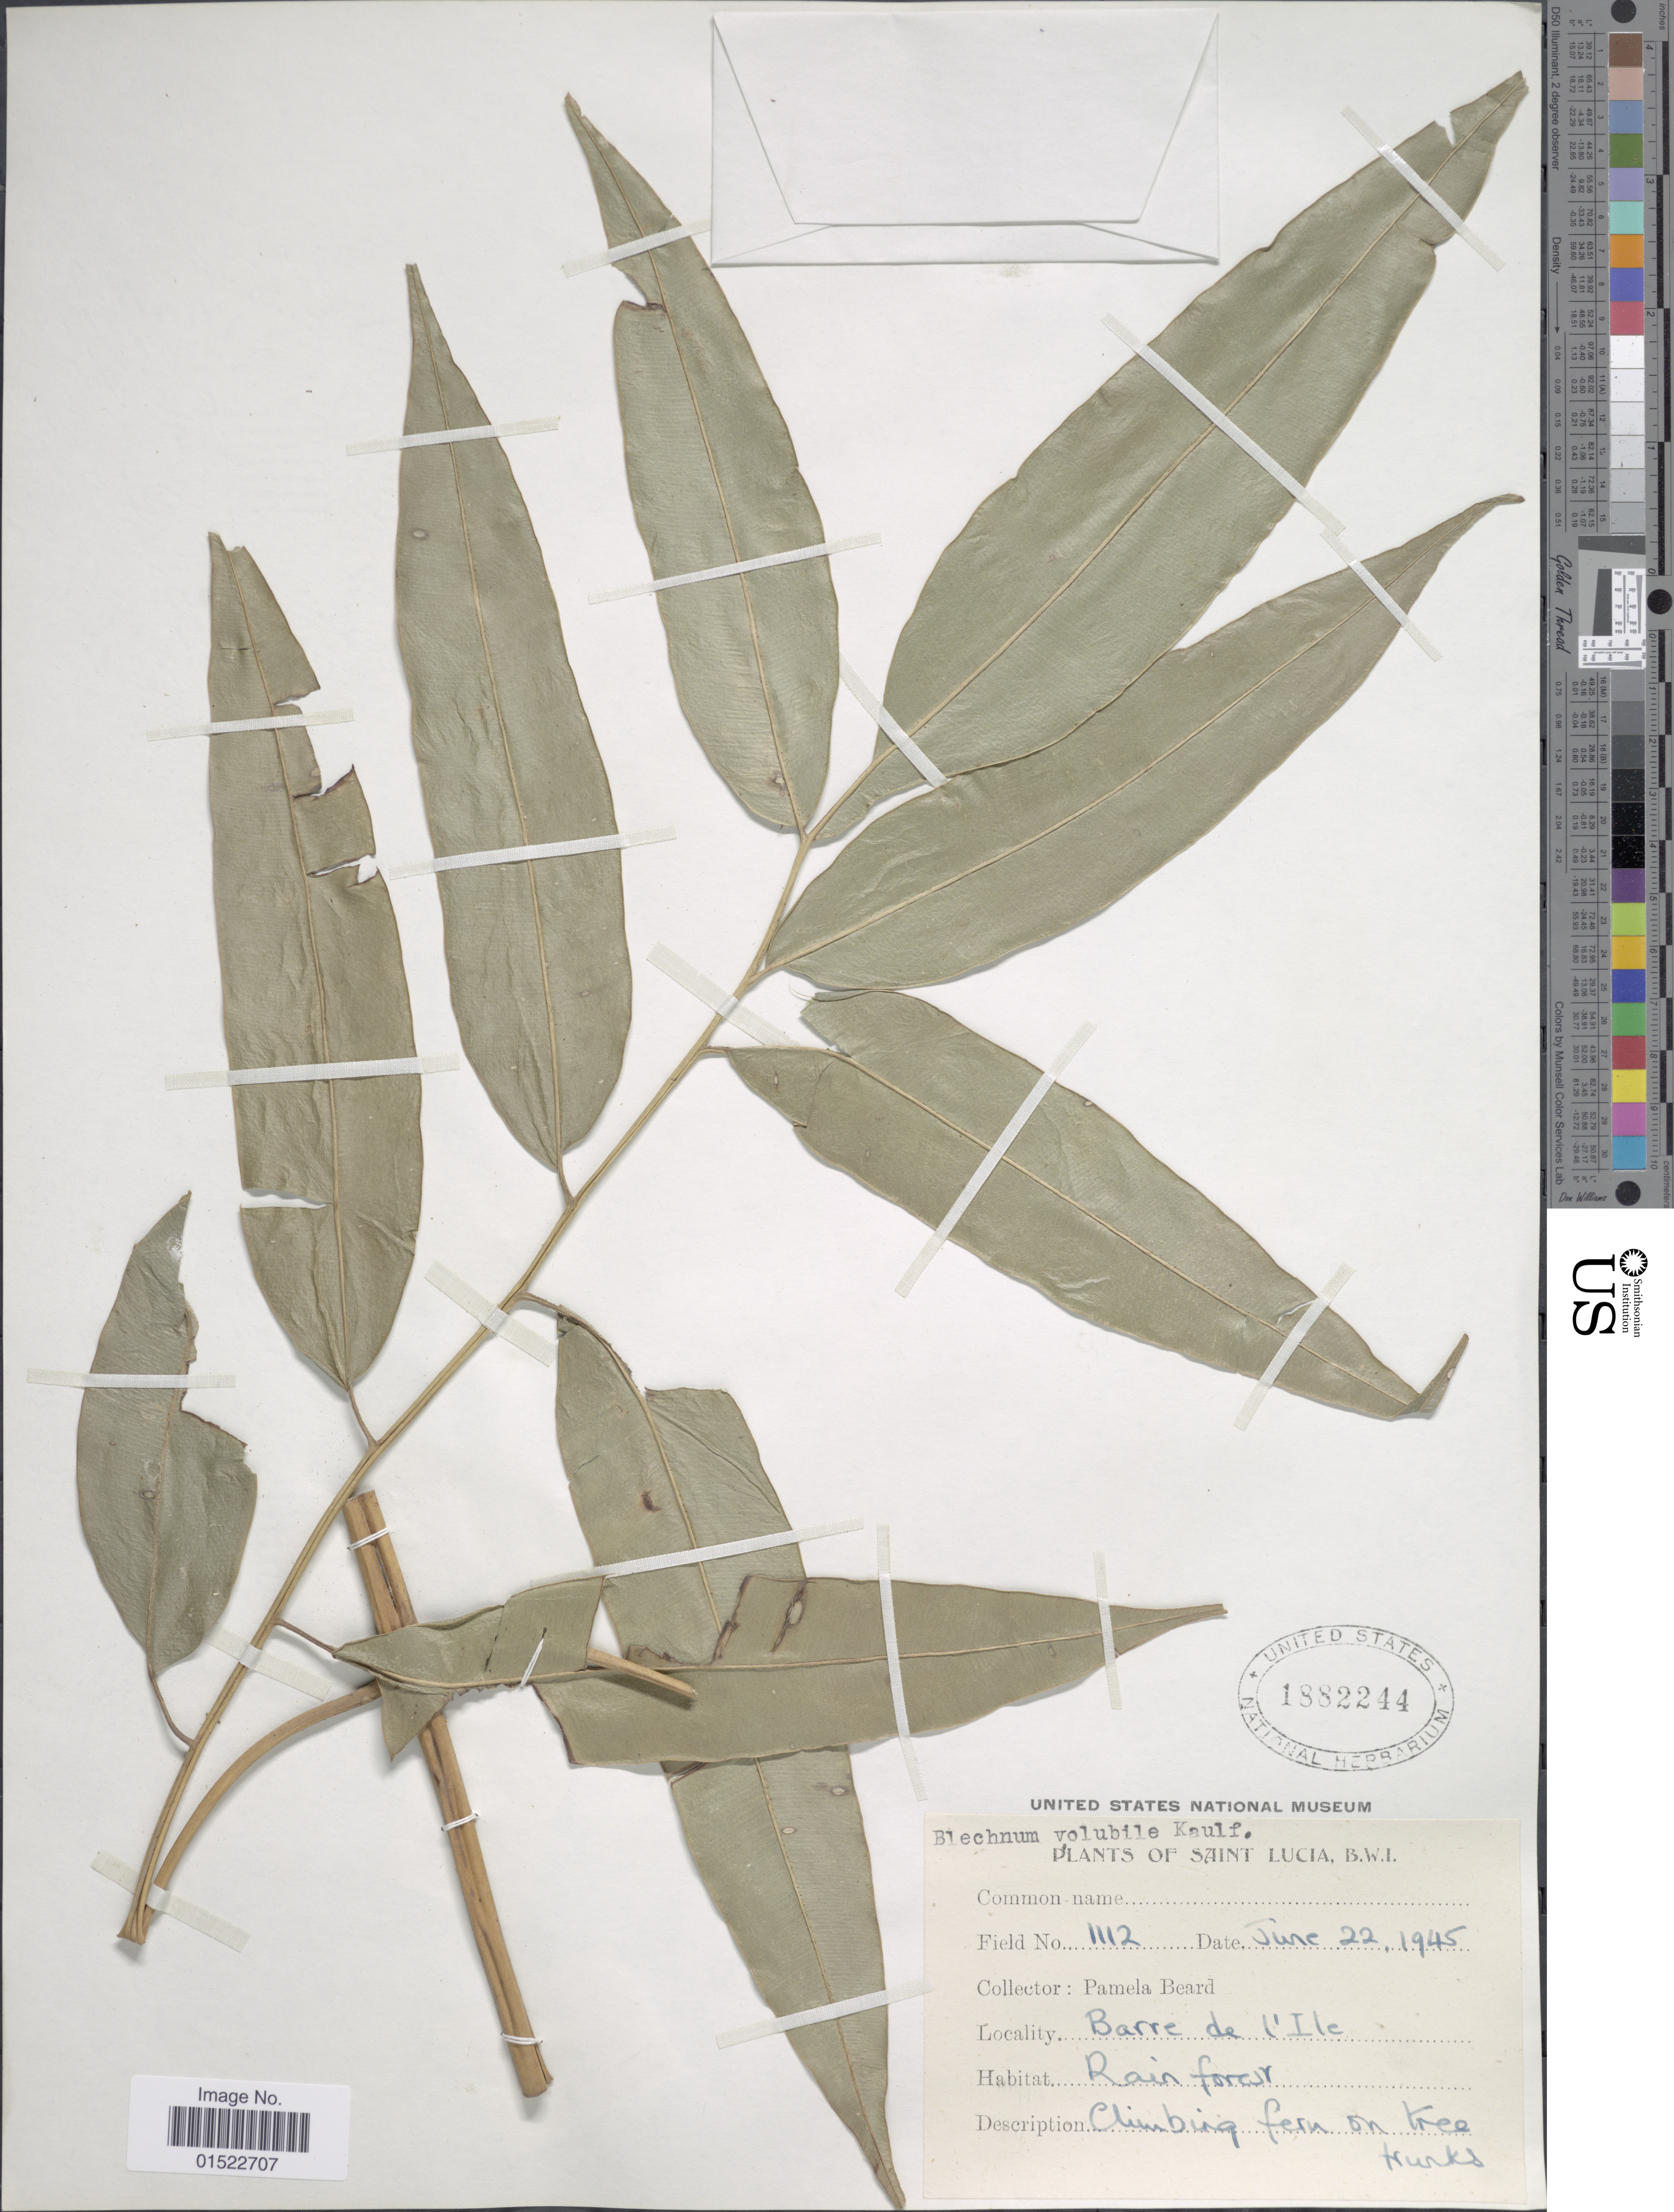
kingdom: Plantae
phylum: Tracheophyta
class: Polypodiopsida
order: Polypodiales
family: Blechnaceae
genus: Salpichlaena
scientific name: Salpichlaena volubilis subsp. volubilis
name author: (Kaulf.) J. Sm.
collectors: P. Beard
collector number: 1112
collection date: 1945-06-22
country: St. Lucia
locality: Barre de l'Ile, B.W.I.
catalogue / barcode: US 1882244